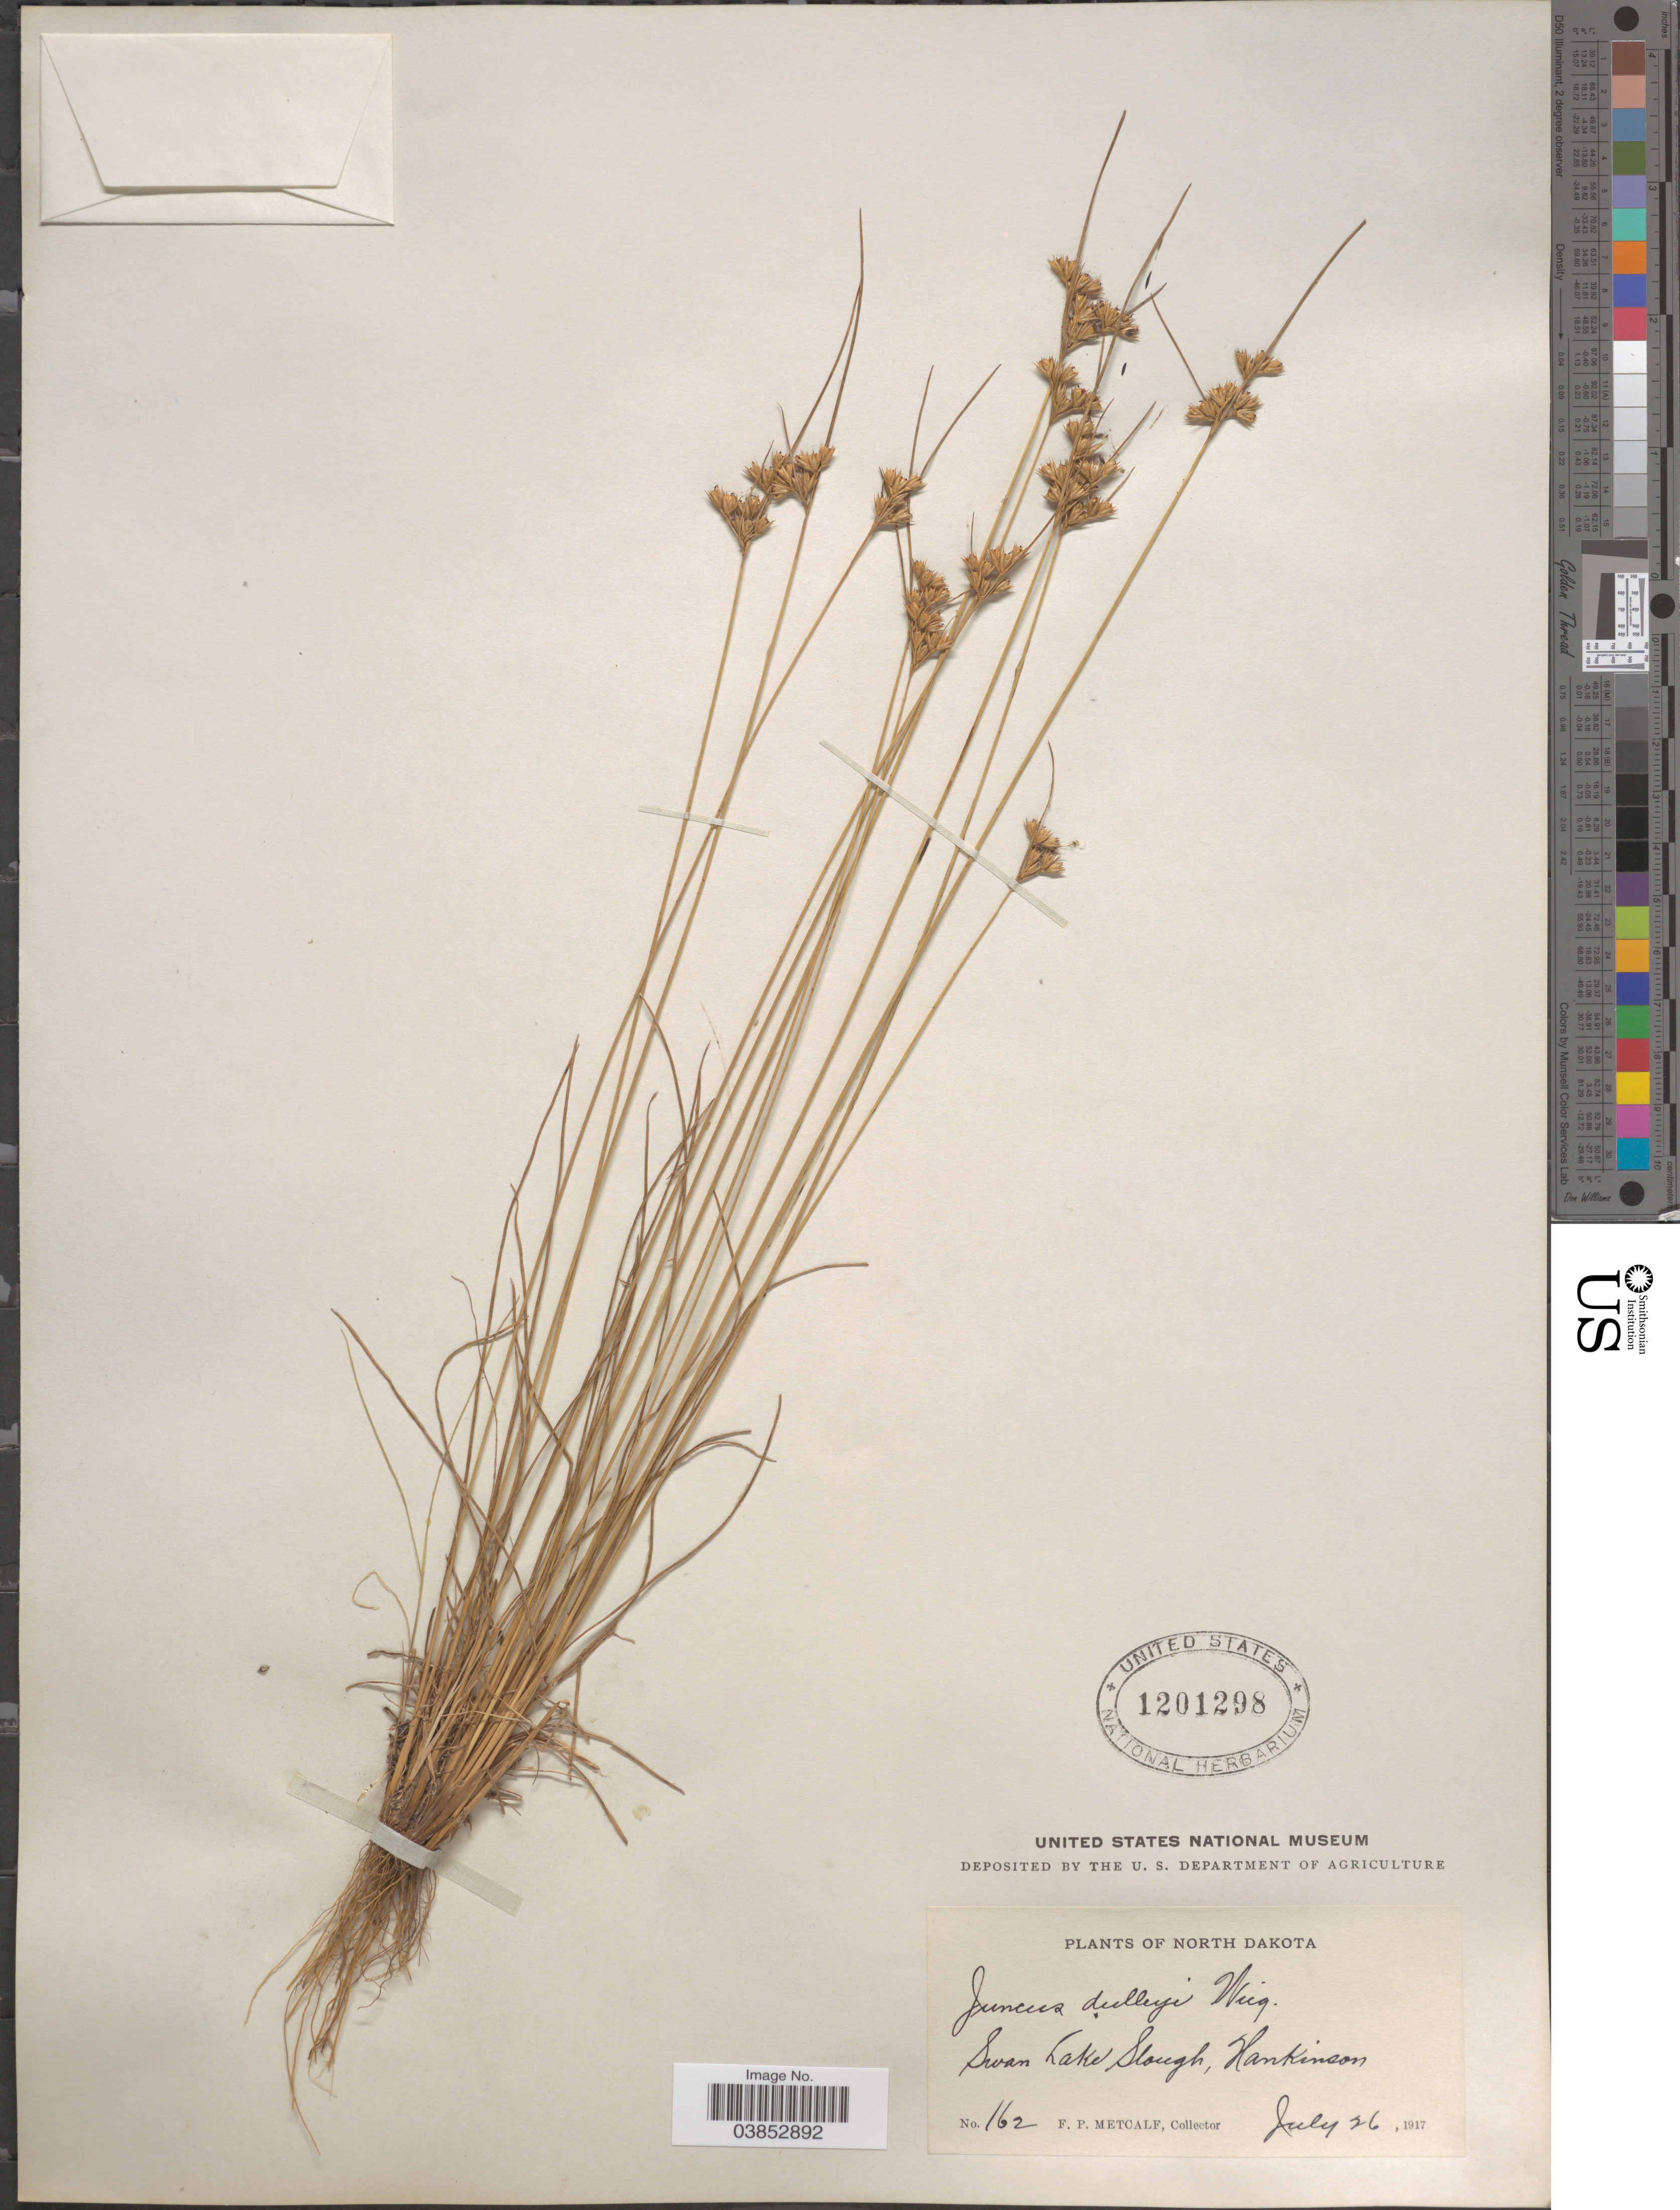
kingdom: Plantae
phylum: Tracheophyta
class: Liliopsida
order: Poales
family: Juncaceae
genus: Juncus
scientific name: Juncus dudleyi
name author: Wiegand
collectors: F. Metcalf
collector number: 162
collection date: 1917-07-26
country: United States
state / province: North Dakota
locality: Swan Lake Slough, Hankinson.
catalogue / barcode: US 1201298